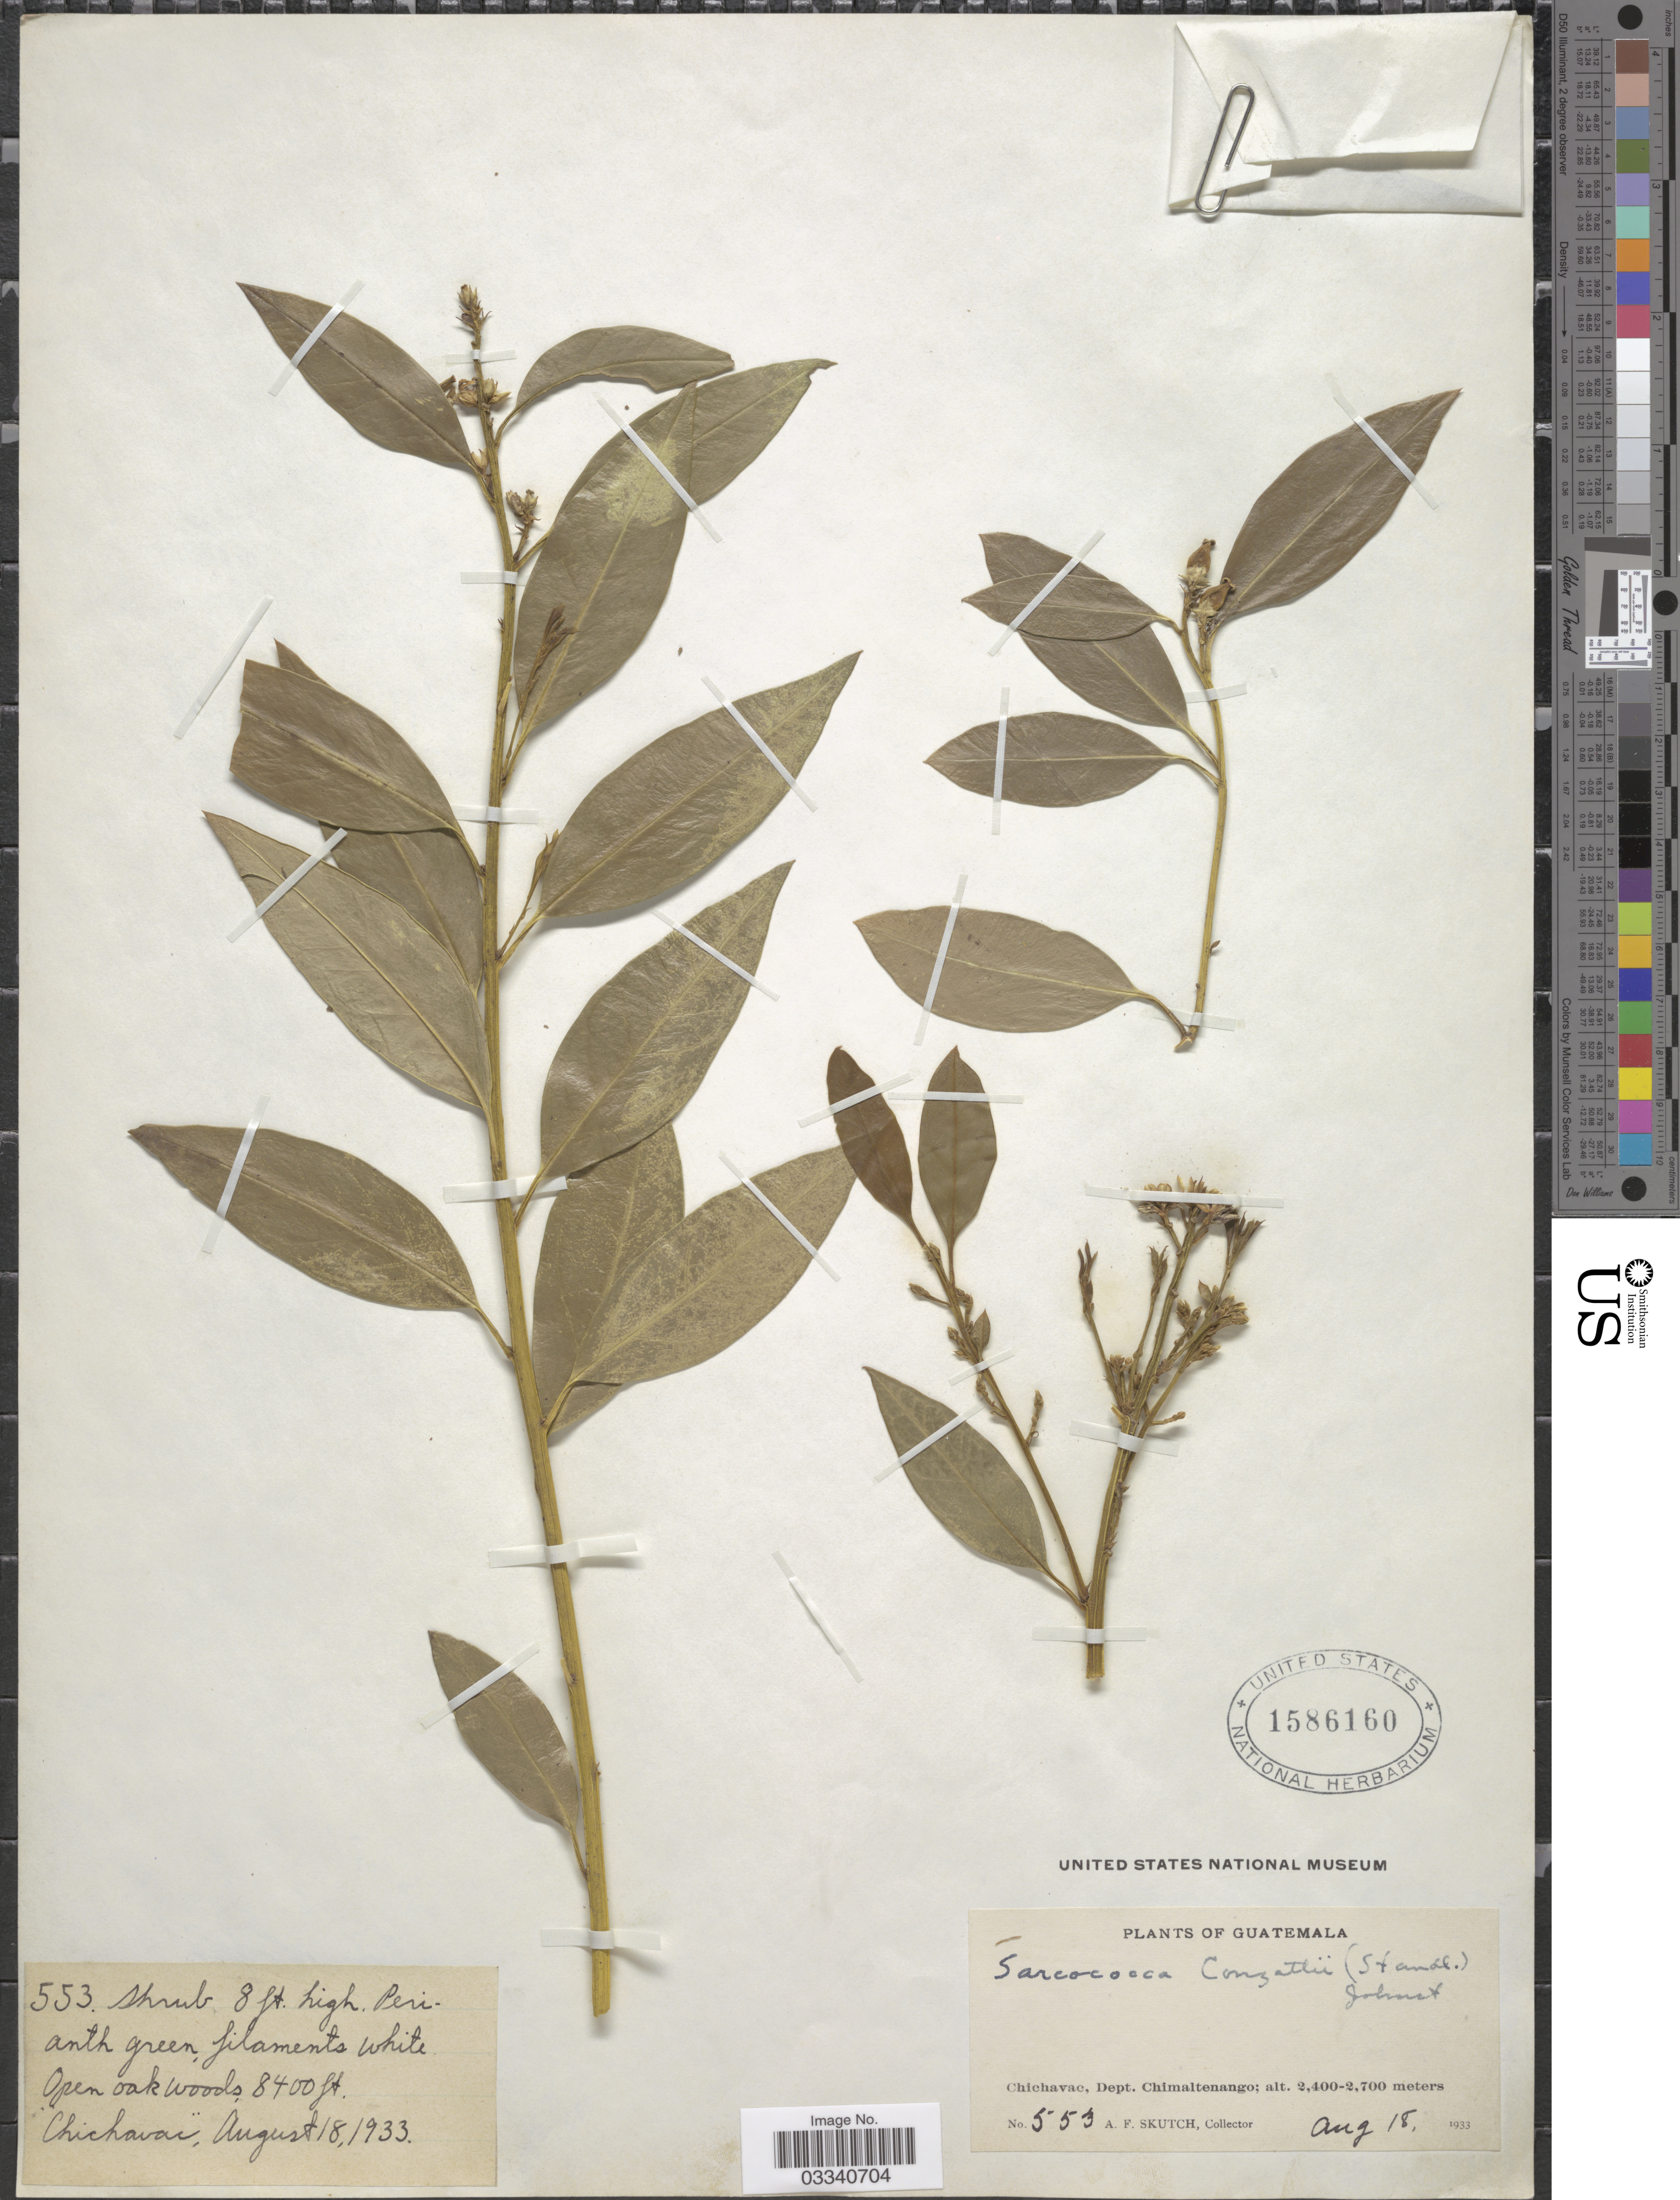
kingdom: Plantae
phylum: Tracheophyta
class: Magnoliopsida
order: Buxales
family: Buxaceae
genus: Sarcococca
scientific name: Sarcococca conzattii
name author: (Standl.) I.M. Johnst.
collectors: A. F. Skutch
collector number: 553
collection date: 1933-08-18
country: Guatemala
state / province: Chimaltenango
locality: Chichavac, Dept. Chimaltenango.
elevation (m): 2400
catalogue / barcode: US 1586160